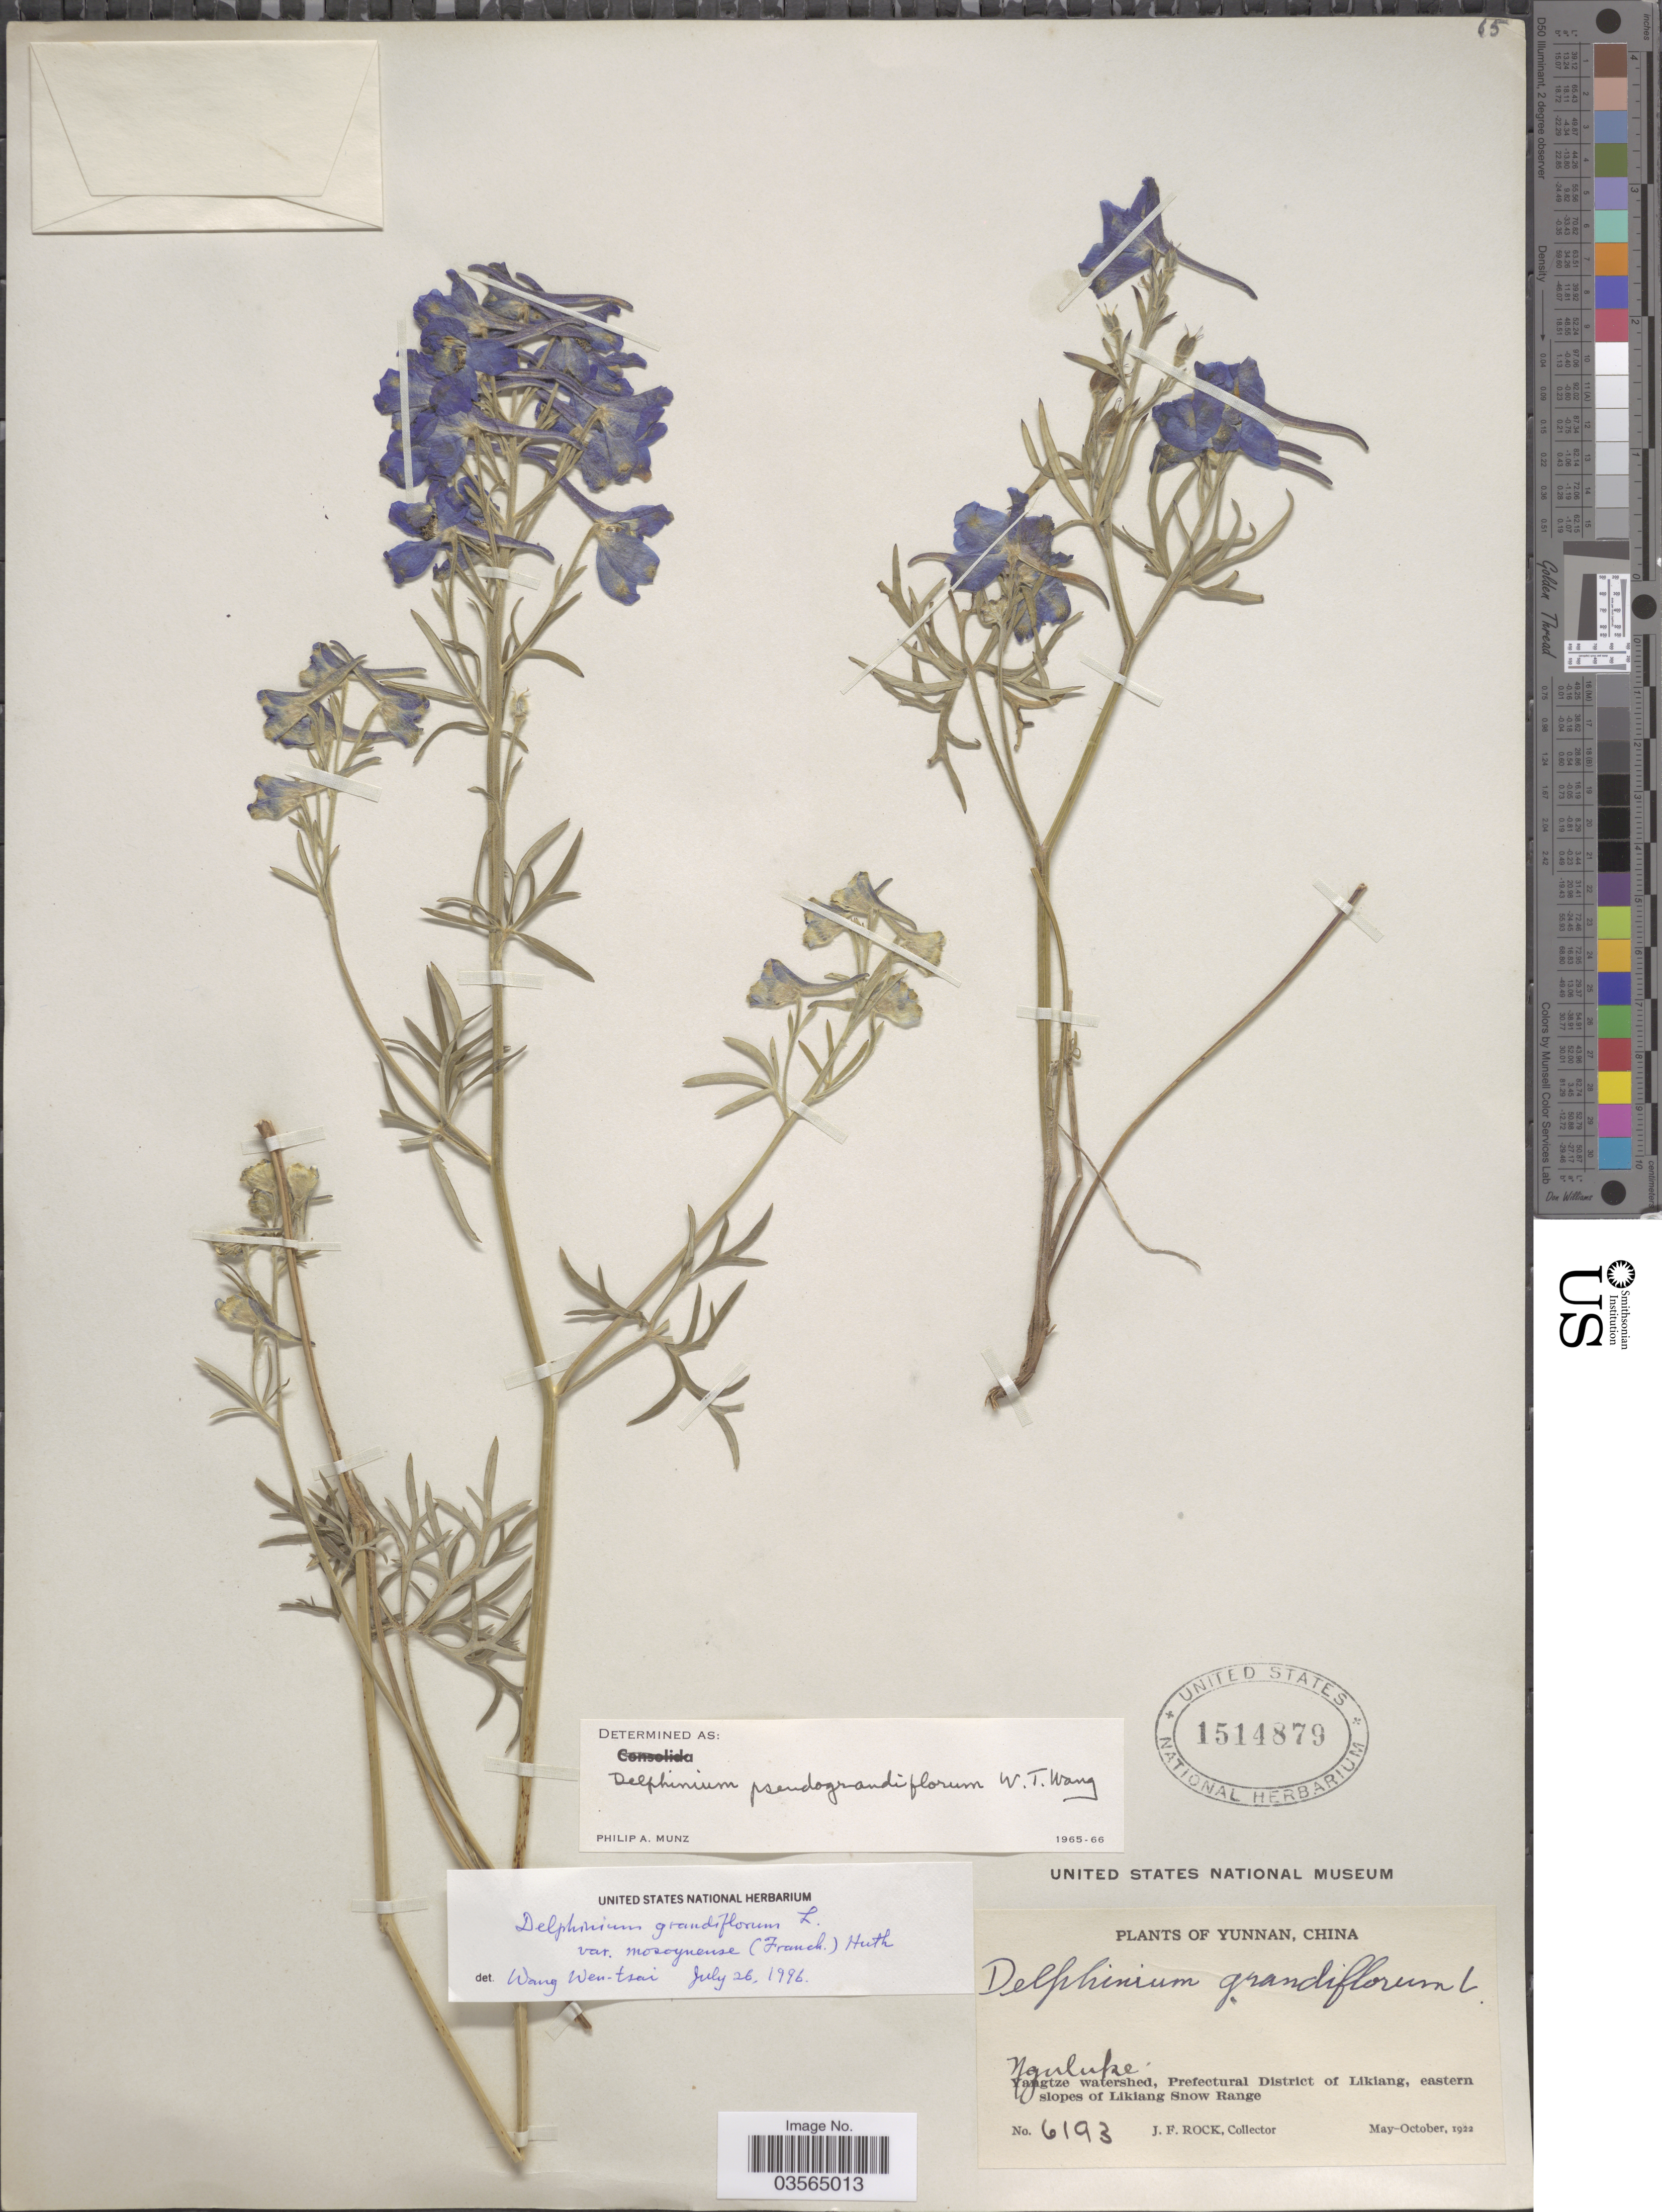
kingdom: Plantae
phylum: Tracheophyta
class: Magnoliopsida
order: Ranunculales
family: Ranunculaceae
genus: Delphinium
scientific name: Delphinium grandiflorum var. mosoynense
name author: (Franch.) Huth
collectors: J. Rock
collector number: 6193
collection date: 1922-05/1922-10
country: China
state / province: Yunnan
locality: Nguluke. Yangtze watershed, Prefectural District of Likiang, eastern slopes of Likiang Snow Range.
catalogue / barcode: US 1514879